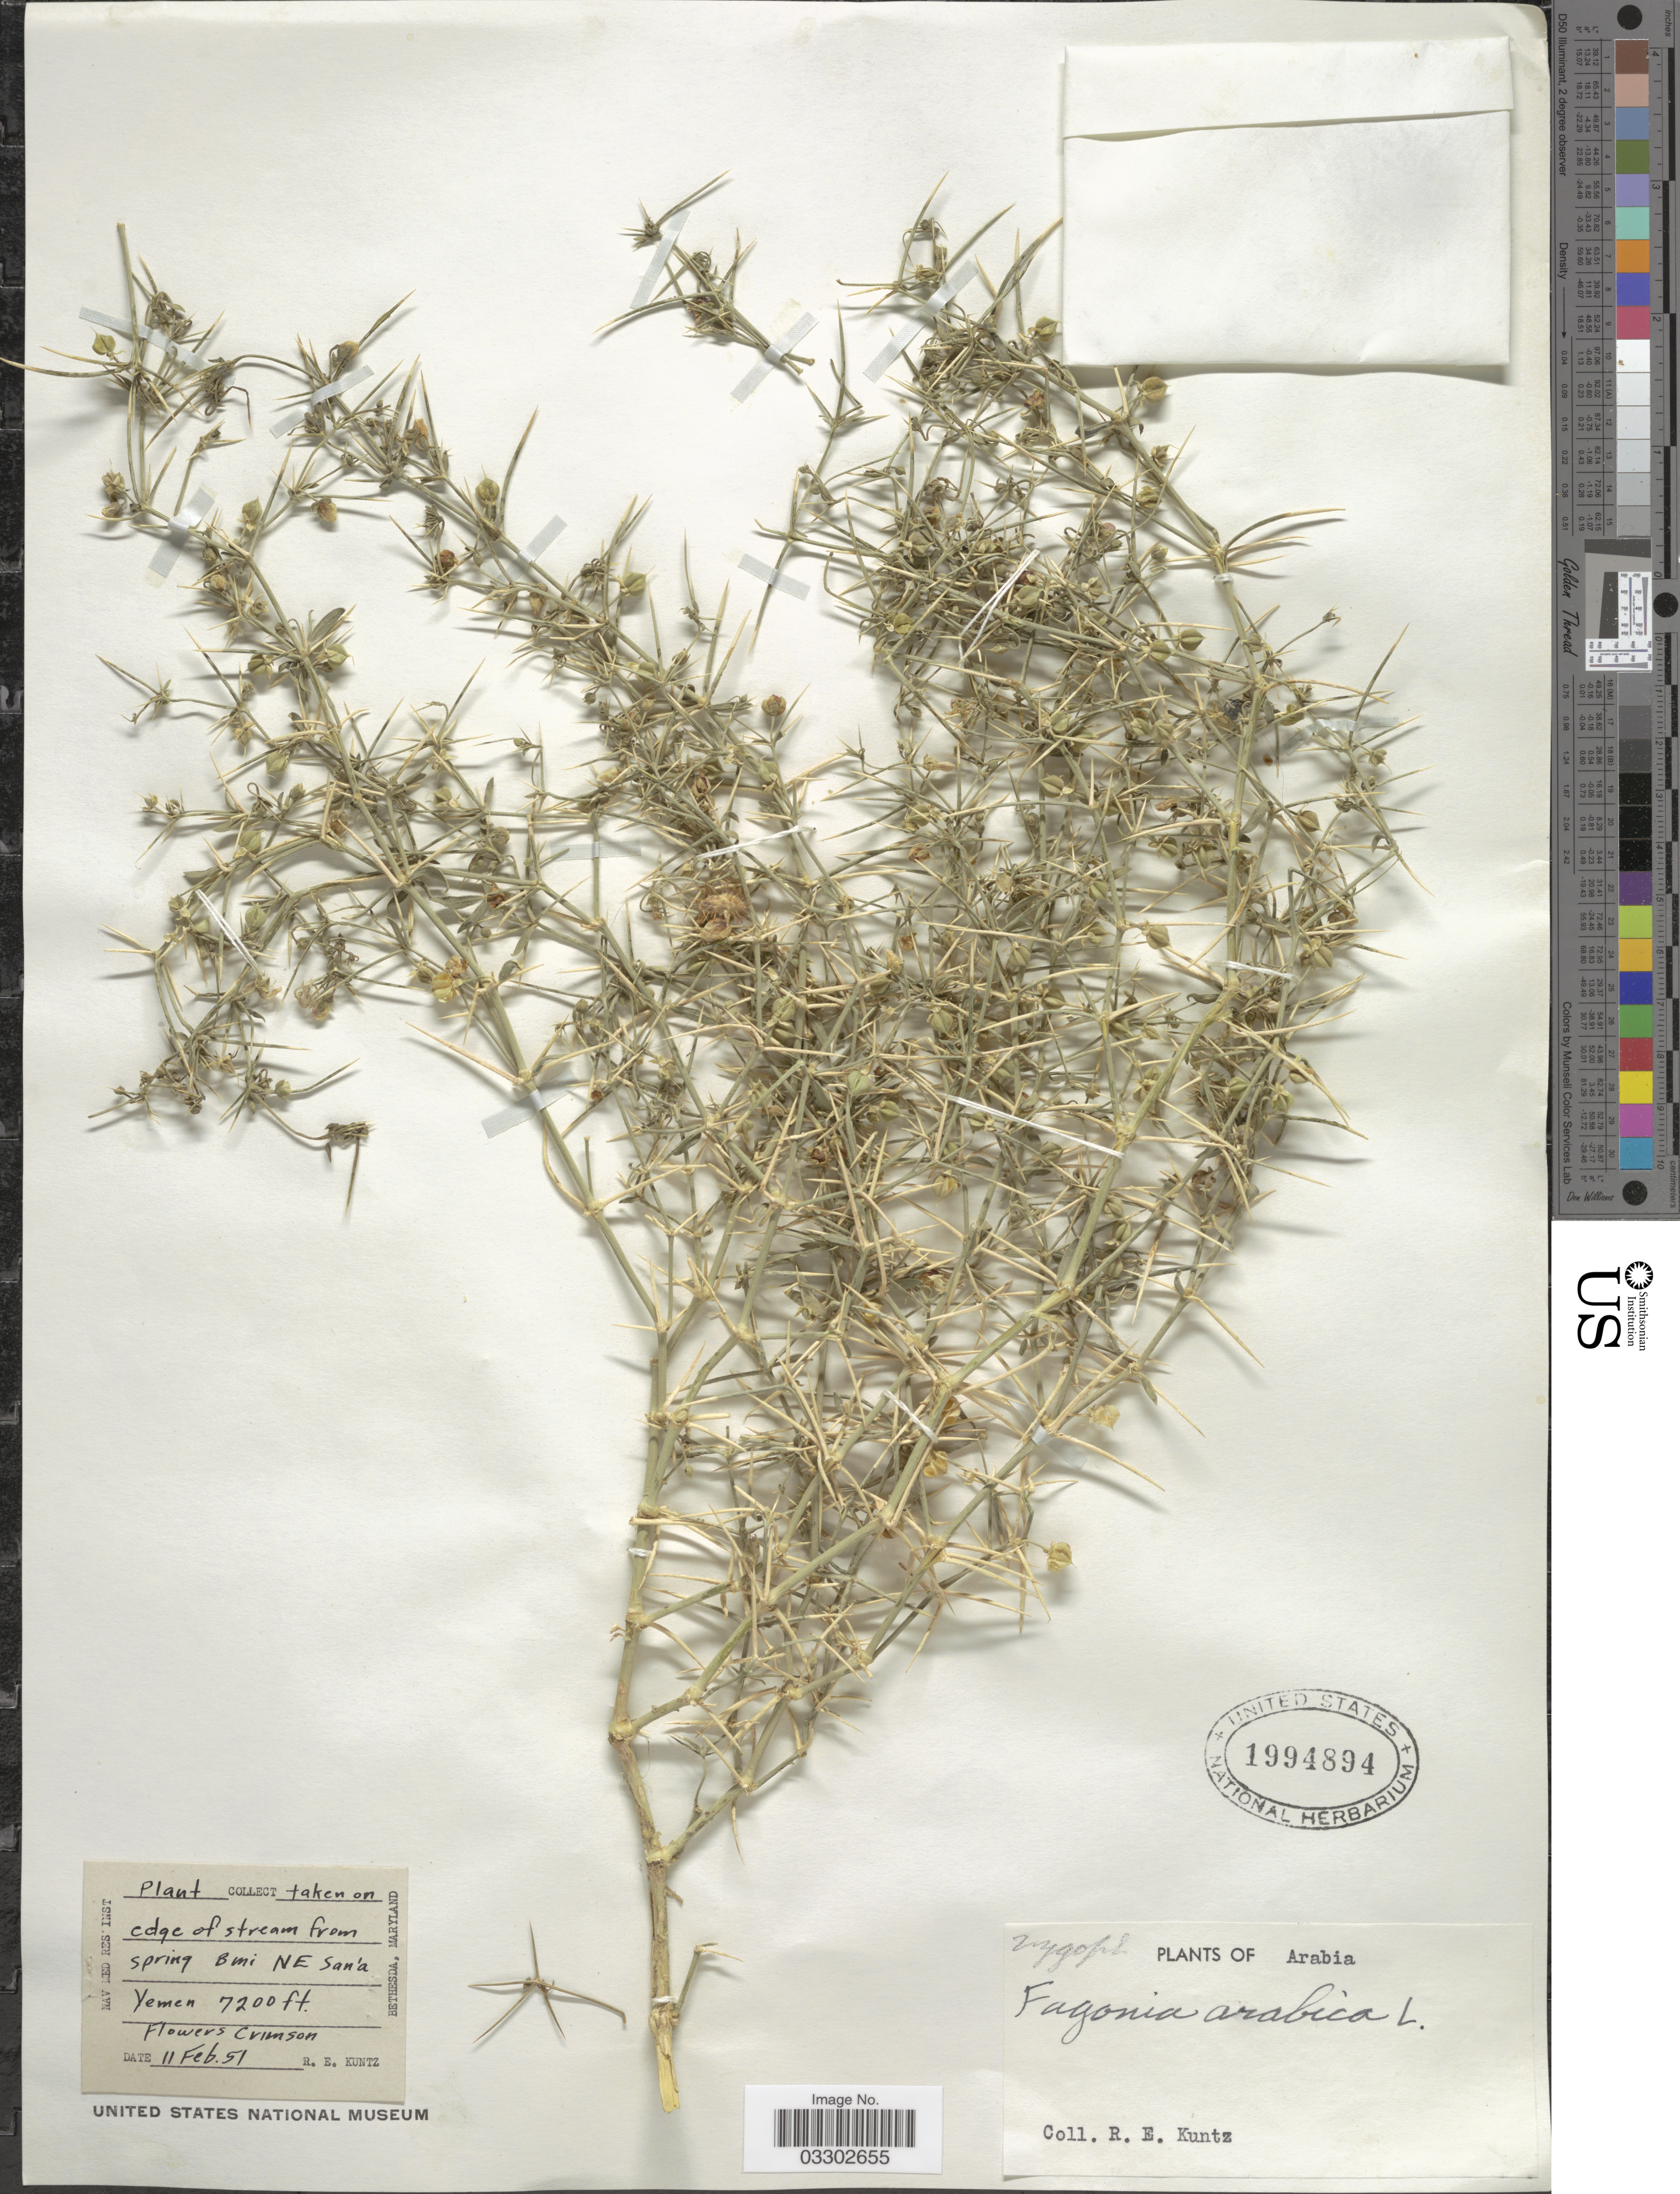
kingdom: Plantae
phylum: Tracheophyta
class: Magnoliopsida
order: Zygophyllales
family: Zygophyllaceae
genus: Fagonia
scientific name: Fagonia arabica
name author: L.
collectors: R. E. Kuntz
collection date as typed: Transcribed d/m/y: 11/2/51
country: Saudi Arabia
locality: Edge of stream from spring 8 mi NE San'a Yemen.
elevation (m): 2195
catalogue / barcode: US 1994894